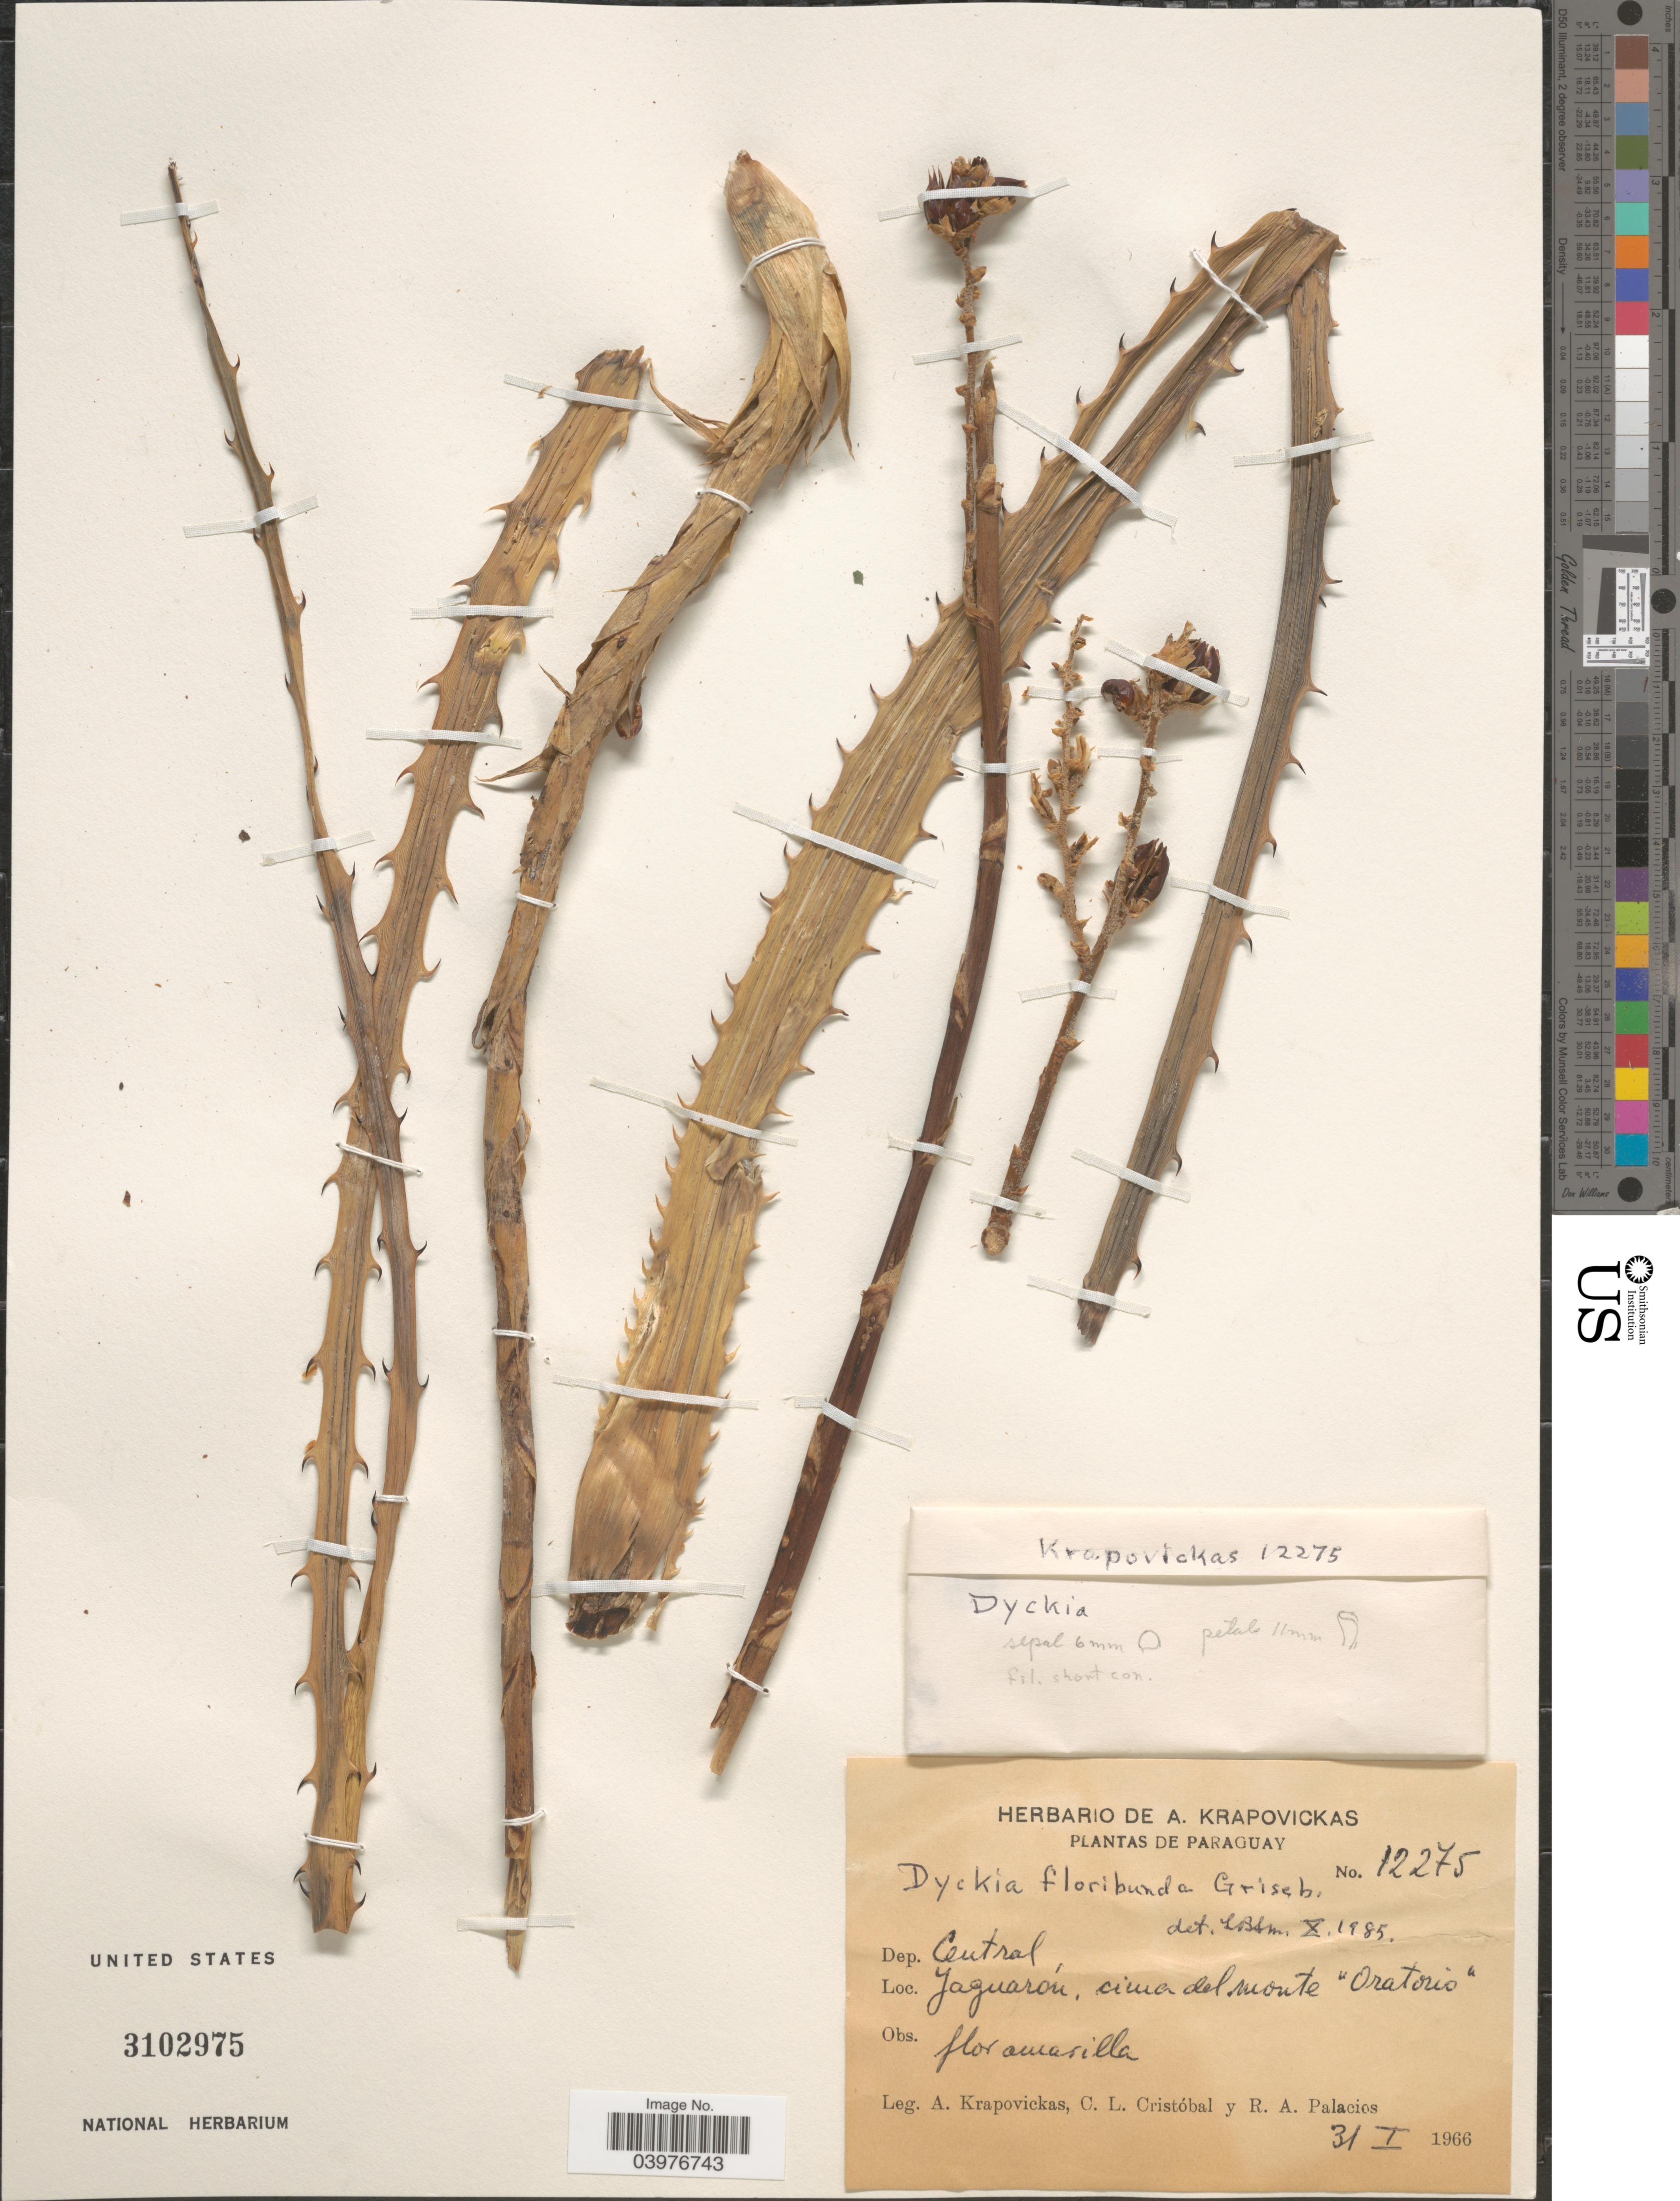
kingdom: Plantae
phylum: Tracheophyta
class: Liliopsida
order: Poales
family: Bromeliaceae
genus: Dyckia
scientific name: Dyckia floribunda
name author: Griseb.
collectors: A. Krapovickas, C. Cristobal & R. Palacios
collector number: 12275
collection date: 1966-01-31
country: Paraguay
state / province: Central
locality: Dep. Central. Jaguarón, circa del monte "Oratorio".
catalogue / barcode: US 3102975